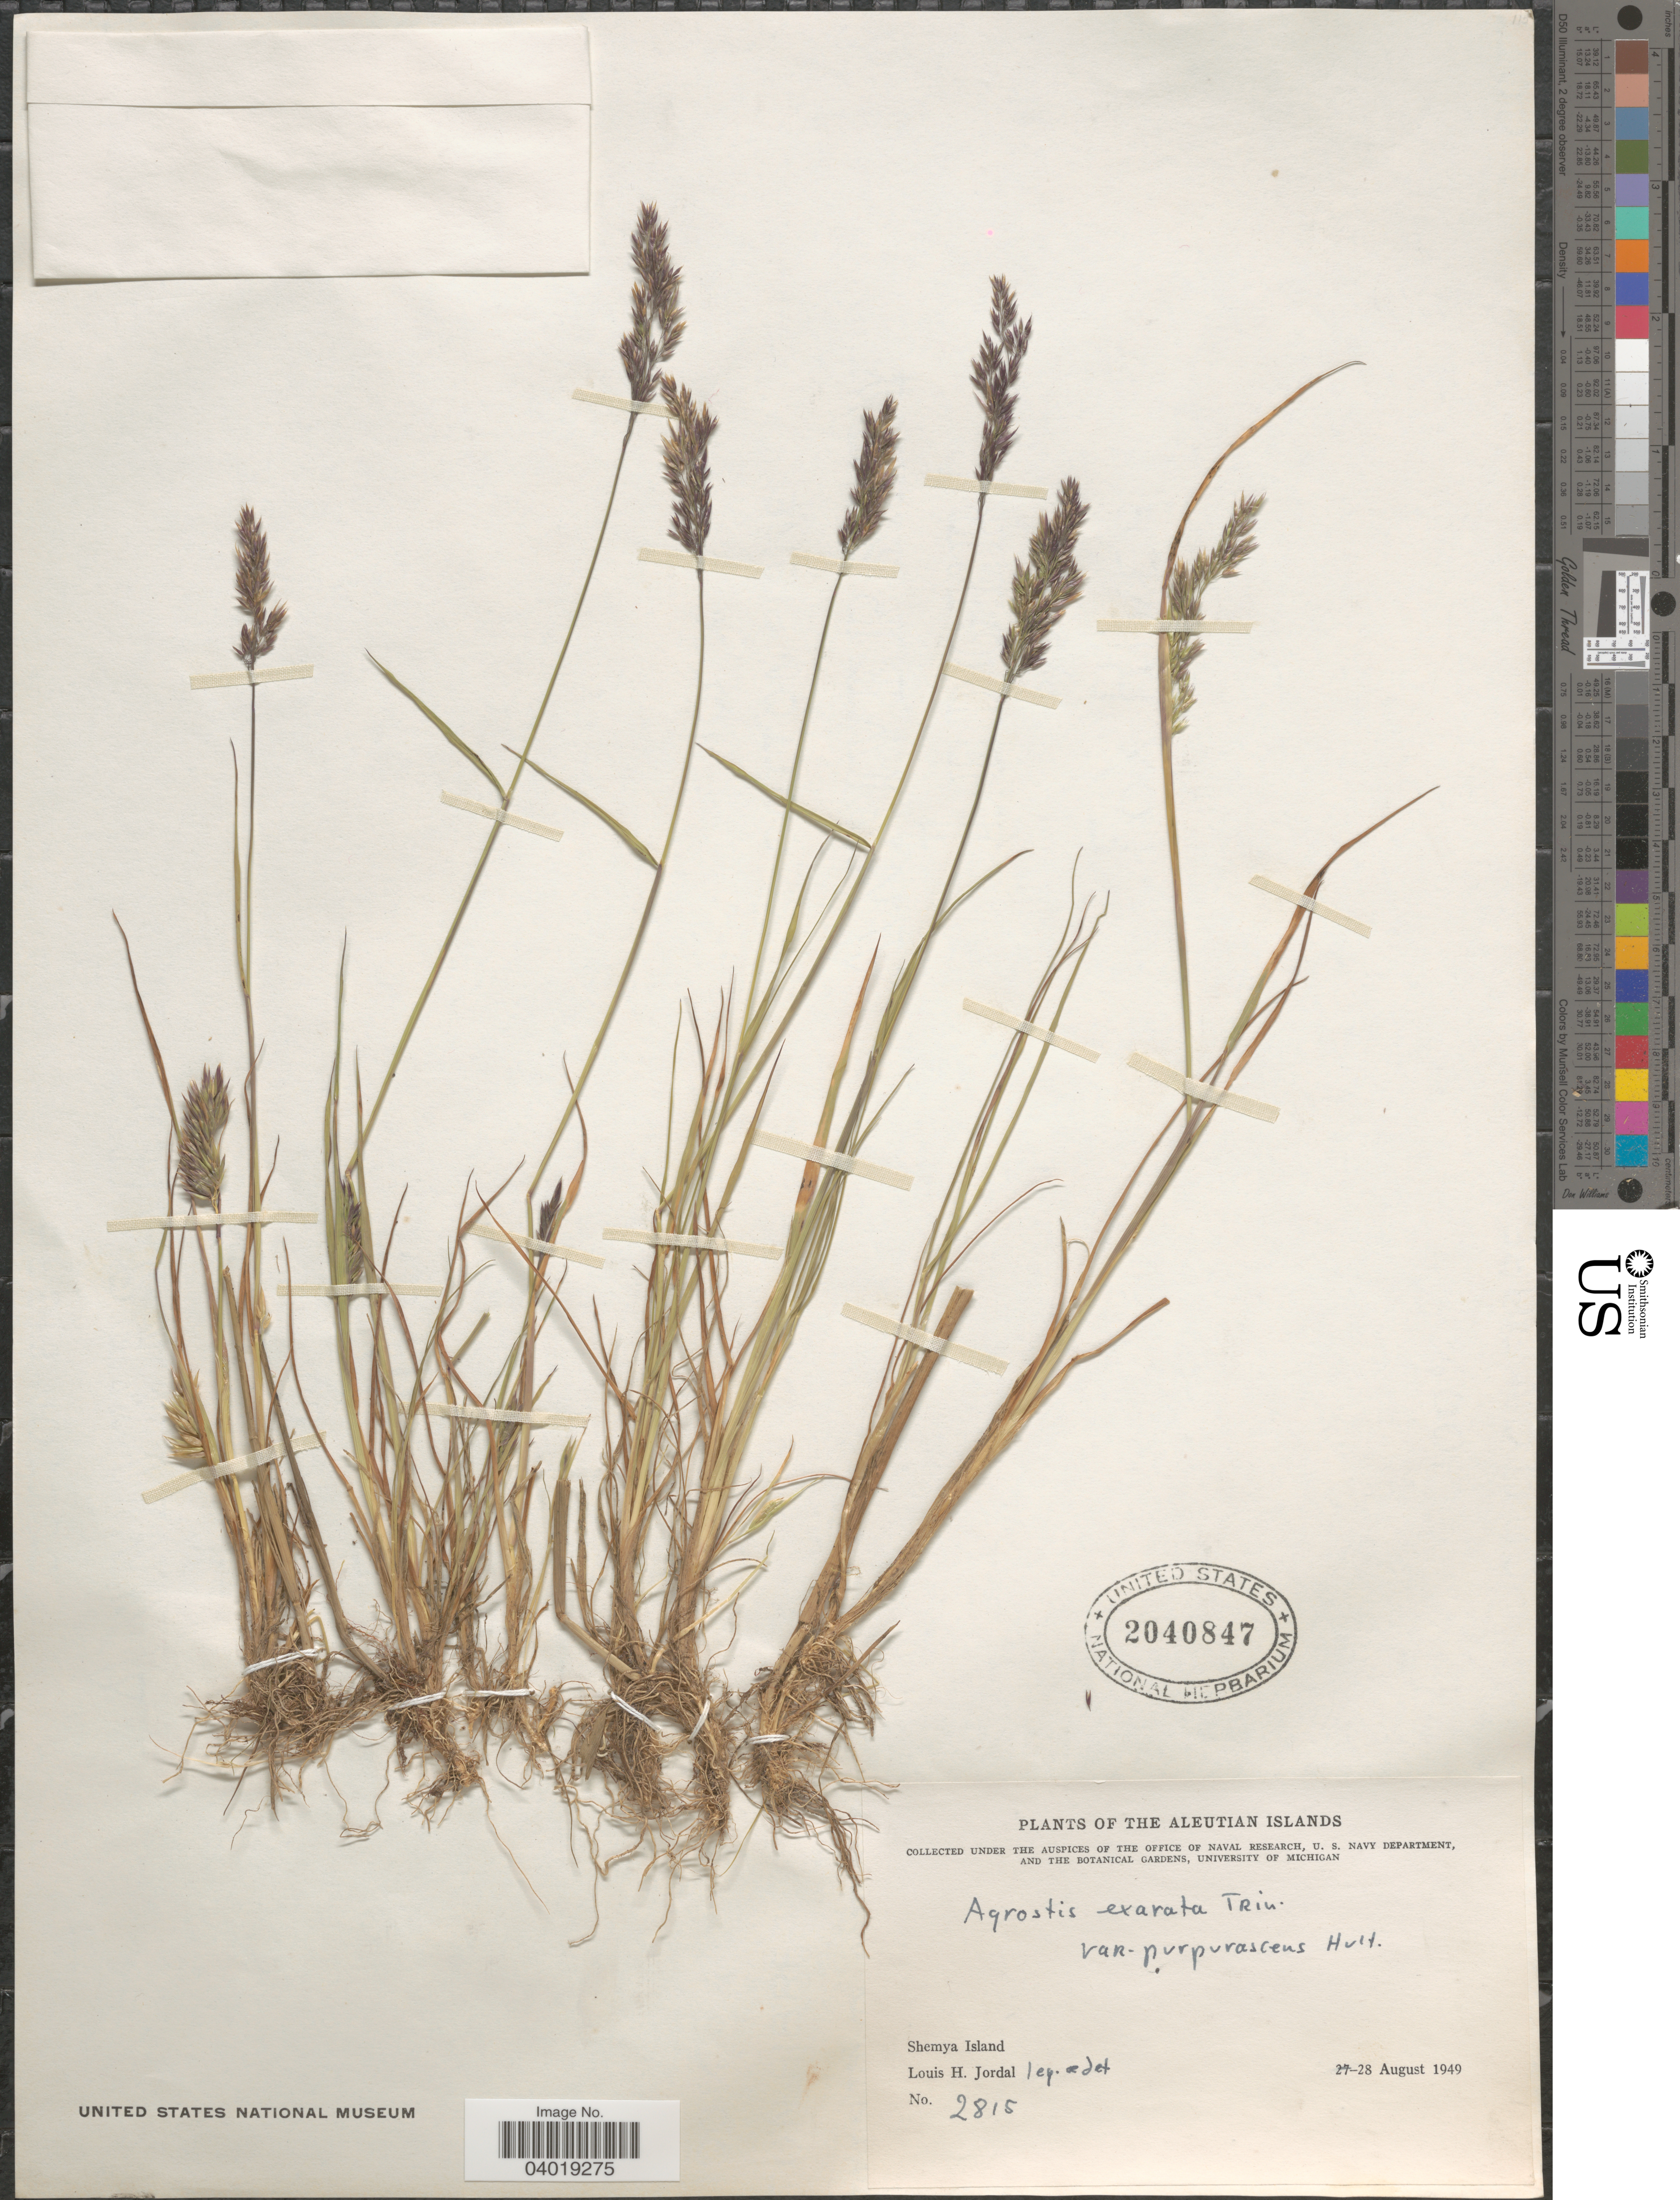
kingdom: Plantae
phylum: Tracheophyta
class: Liliopsida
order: Poales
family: Poaceae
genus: Agrostis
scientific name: Agrostis exarata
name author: Trin.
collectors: L. Jordal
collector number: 2815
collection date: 1949-08-28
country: United States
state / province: Alaska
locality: The Aleutian Islands. Shemya Island.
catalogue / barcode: US 2040847